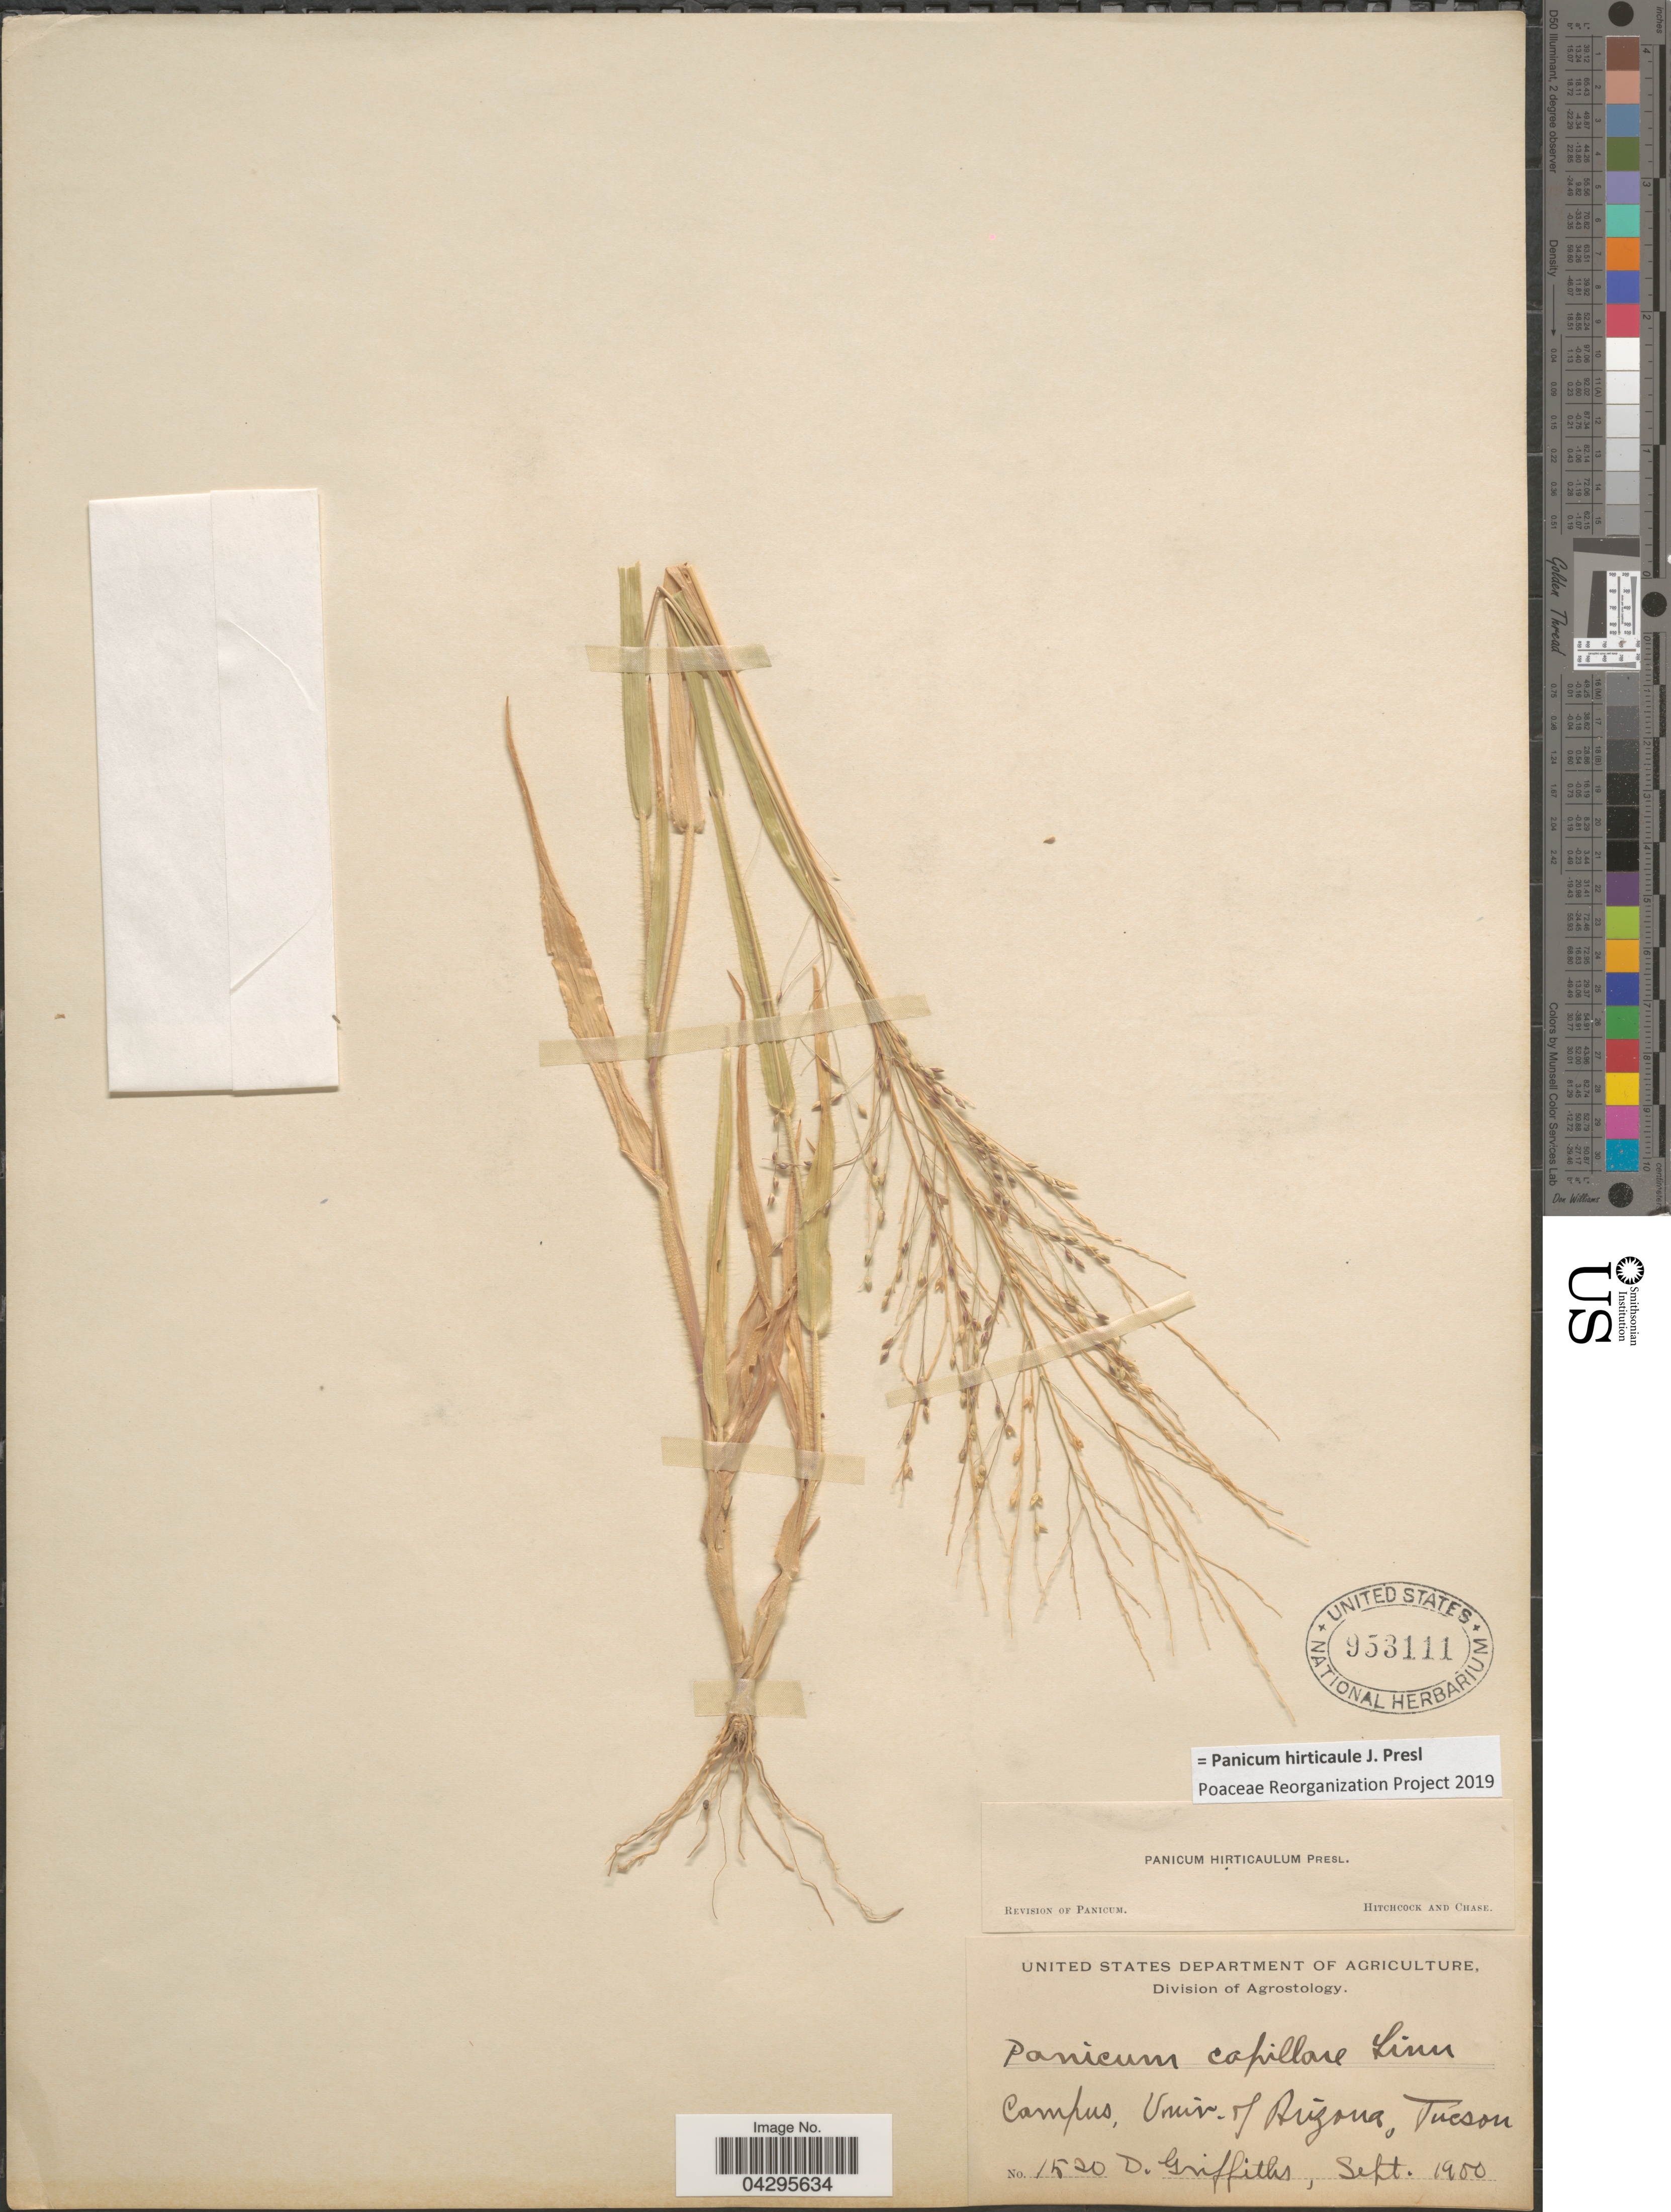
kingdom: Plantae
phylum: Tracheophyta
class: Liliopsida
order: Poales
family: Poaceae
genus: Panicum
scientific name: Panicum hirticaule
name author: J. Presl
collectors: D. Griffiths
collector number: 1520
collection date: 1900-09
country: United States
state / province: Arizona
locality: Campus, Univ. of Arizona, Tucson.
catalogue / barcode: US 953111